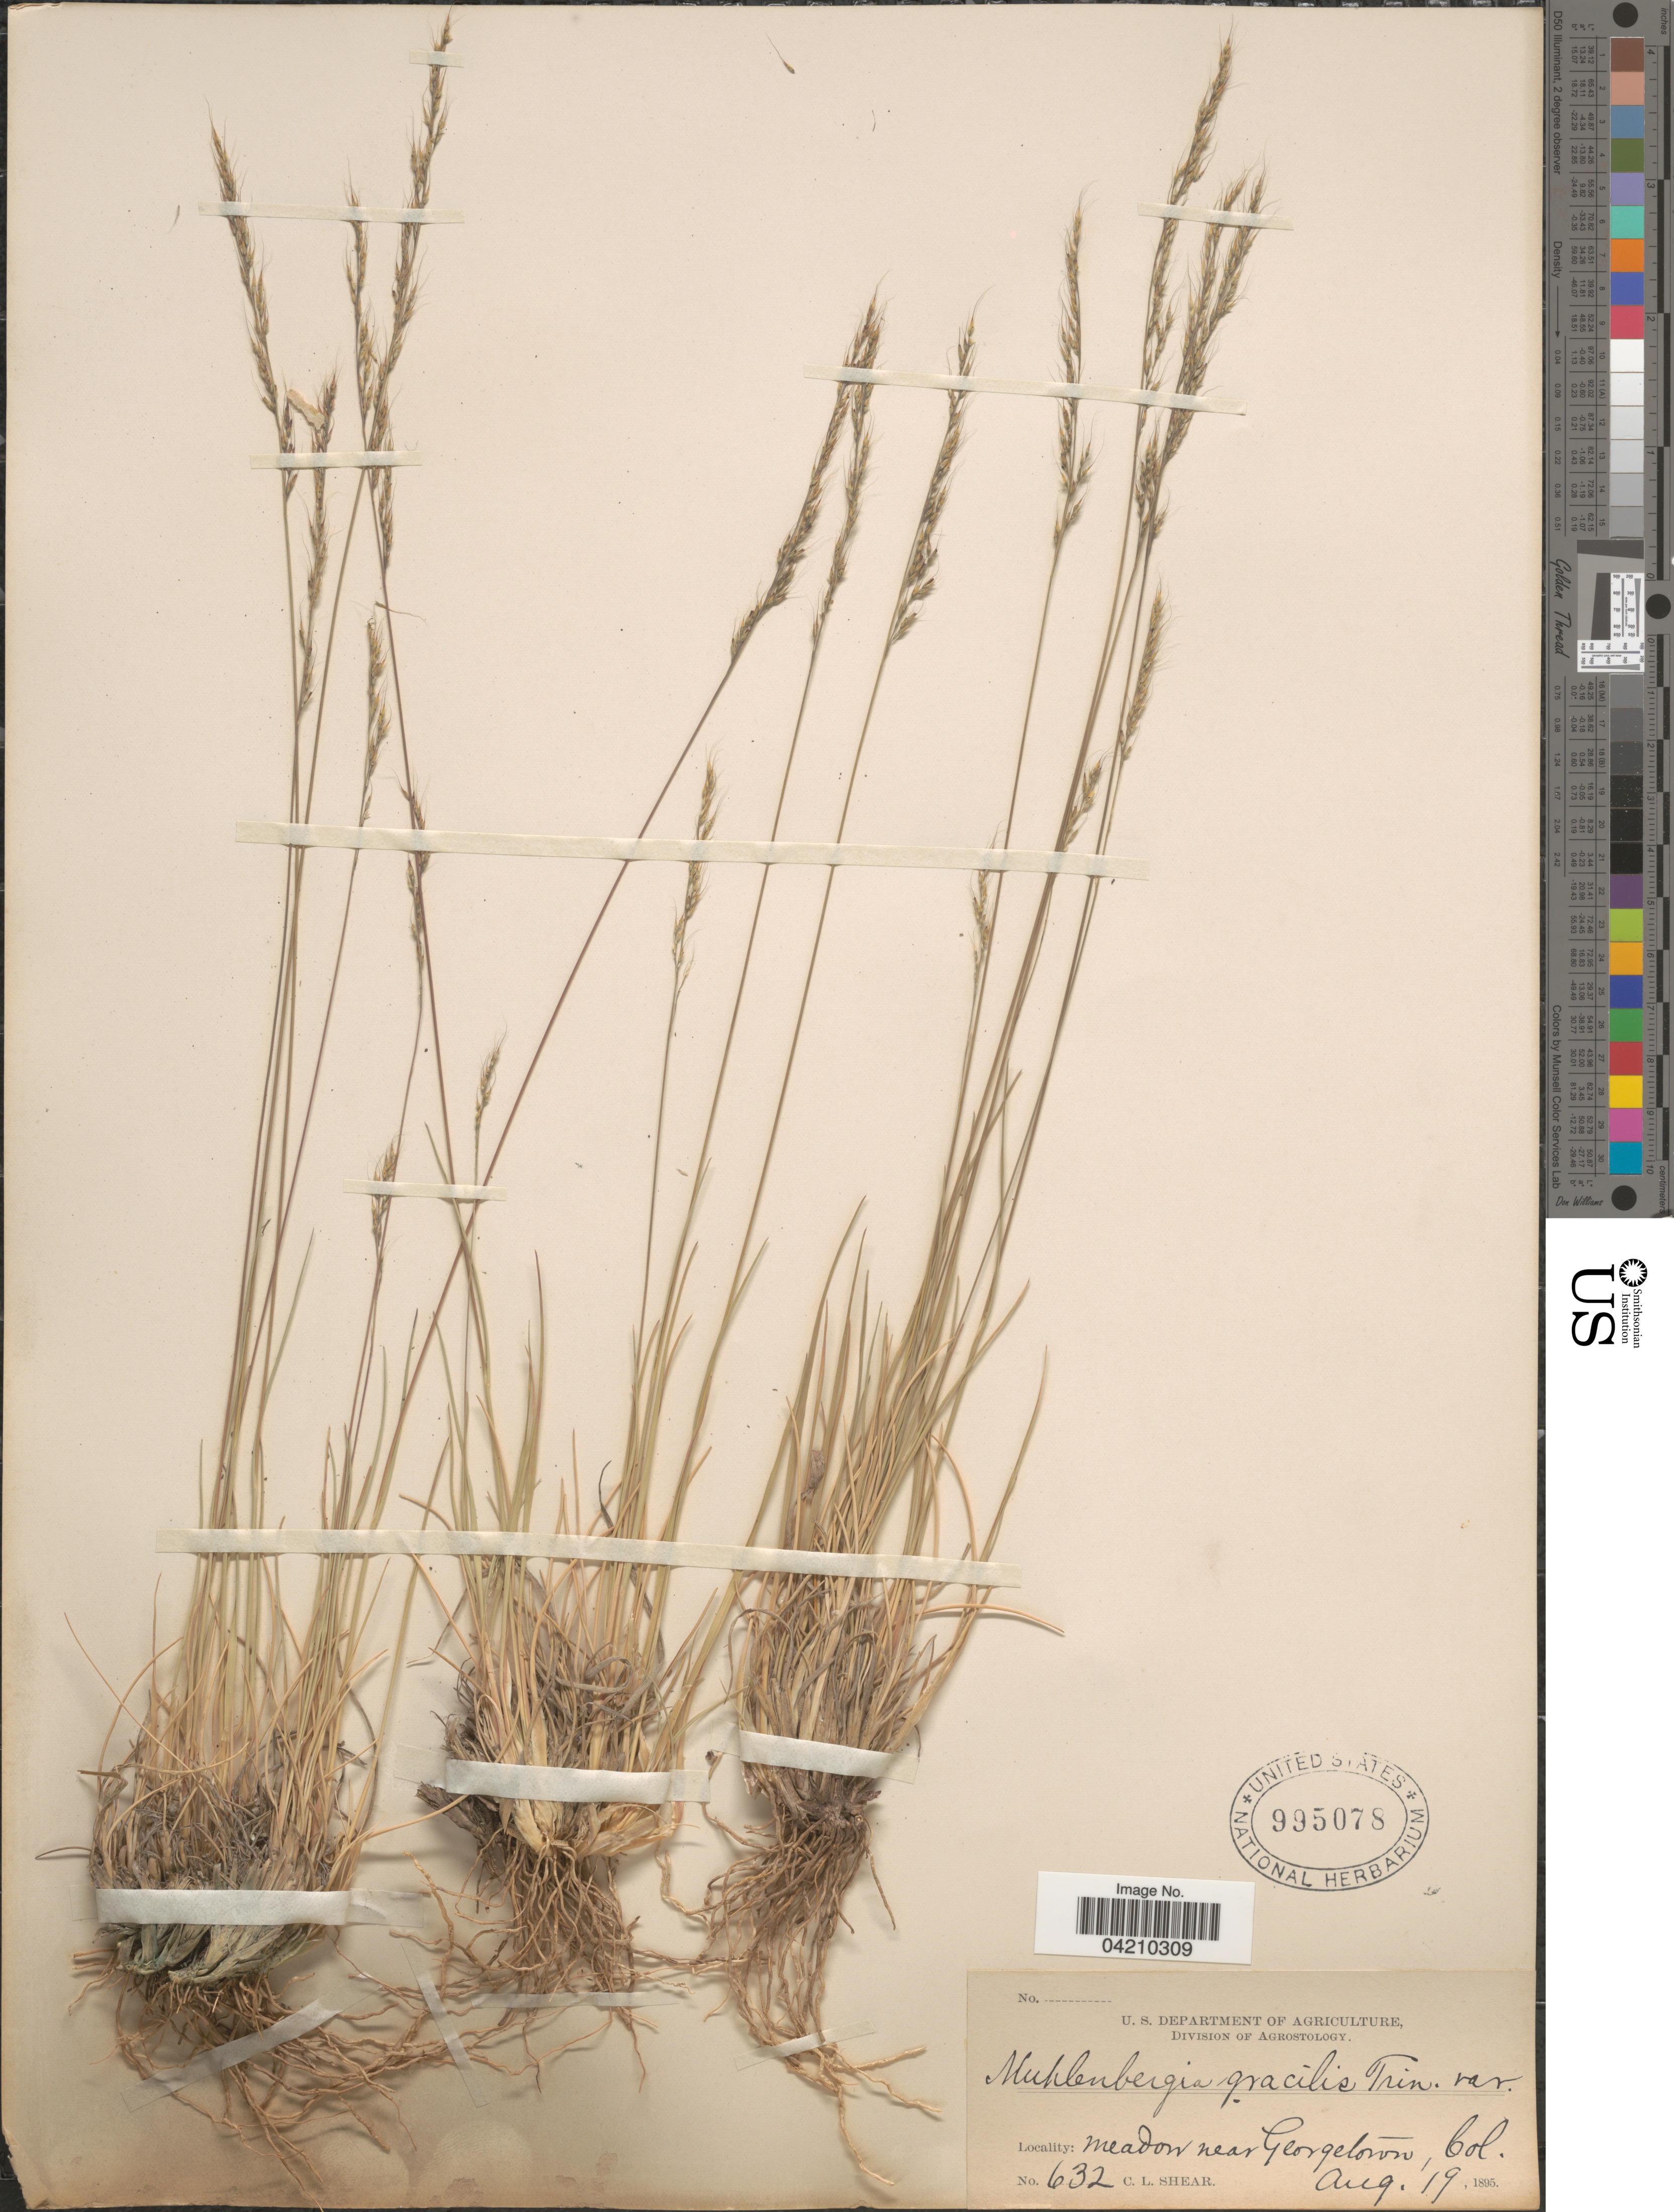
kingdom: Plantae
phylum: Tracheophyta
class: Liliopsida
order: Poales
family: Poaceae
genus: Muhlenbergia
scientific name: Muhlenbergia montana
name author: (Nutt.) Hitchc.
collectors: C. L. Shear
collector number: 632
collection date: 1895-08-19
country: United States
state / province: Colorado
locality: Meadow near Georgetown.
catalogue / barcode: US 995078